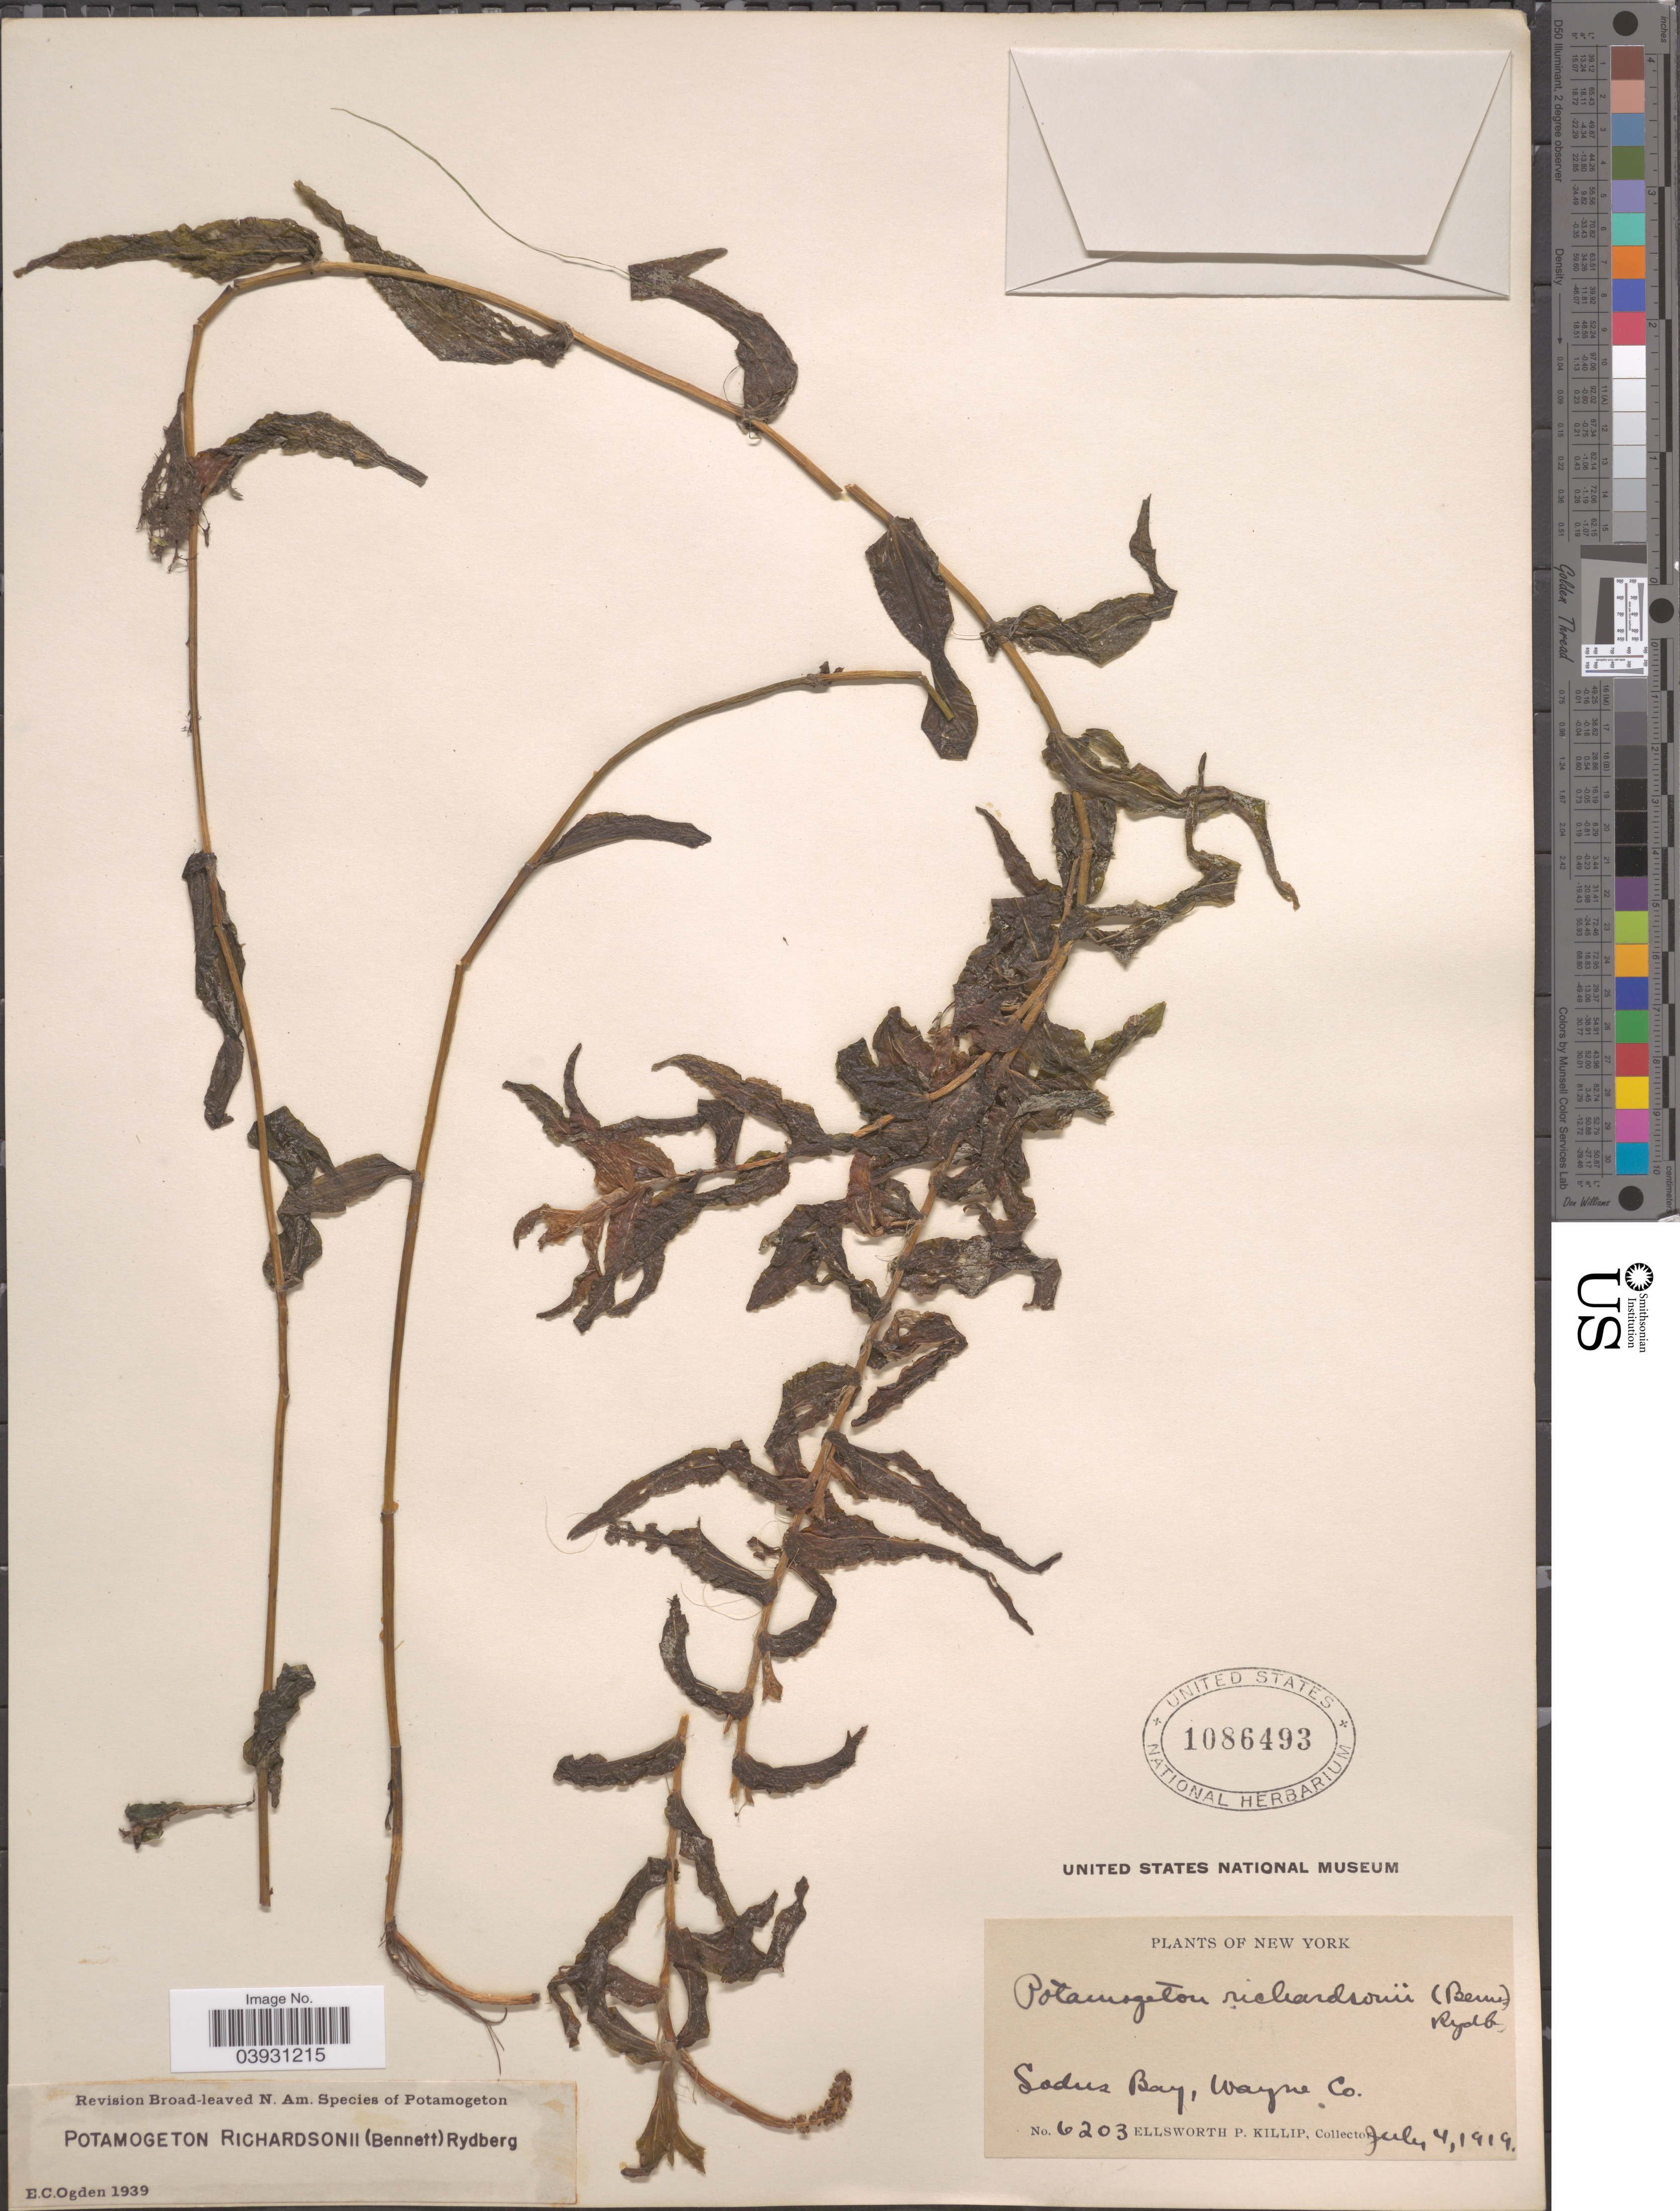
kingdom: Plantae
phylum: Tracheophyta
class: Liliopsida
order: Alismatales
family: Potamogetonaceae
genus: Potamogeton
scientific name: Potamogeton richardsonii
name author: (A.W. Benn.) Rydb.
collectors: E. P. Killip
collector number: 6203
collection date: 1919-07-04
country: United States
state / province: New York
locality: Sodus Bay, Wayne Co.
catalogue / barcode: US 1086493